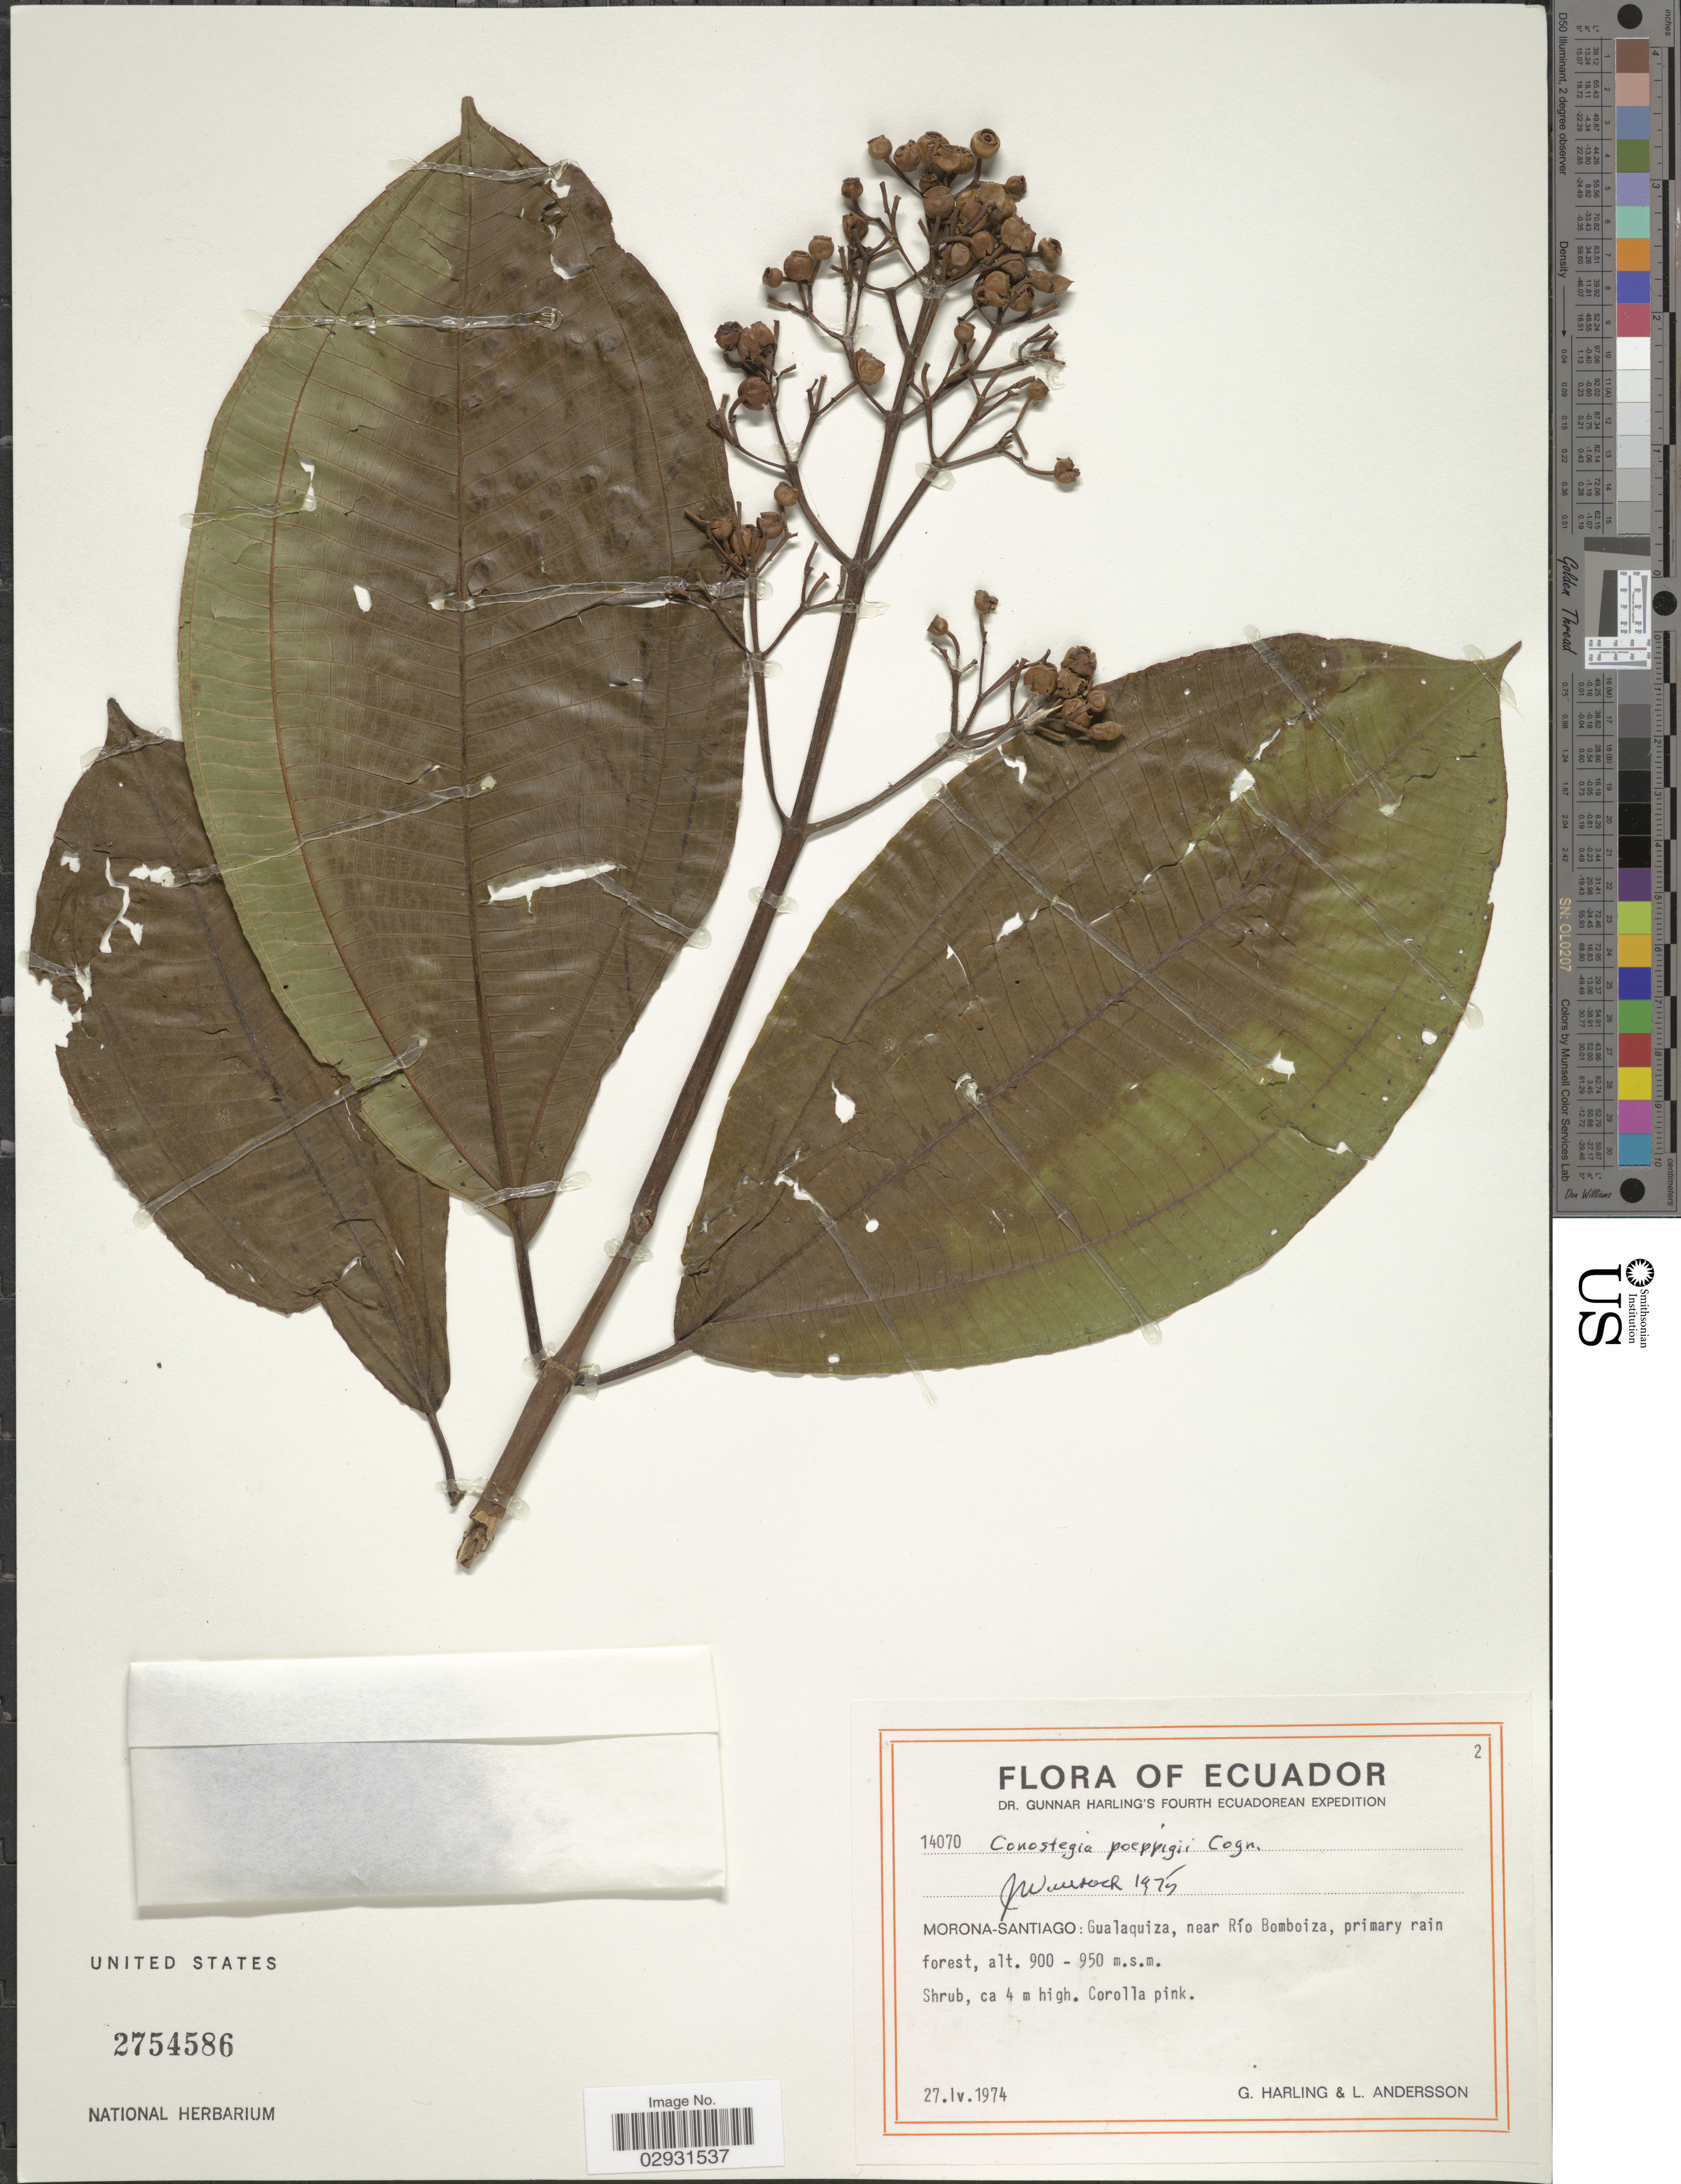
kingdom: Plantae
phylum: Tracheophyta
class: Magnoliopsida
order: Myrtales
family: Melastomataceae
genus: Conostegia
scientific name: Conostegia superba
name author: Naudin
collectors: G. Harling & L. Andersson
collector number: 14070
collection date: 1974-04-27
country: Ecuador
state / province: Morona-Santiago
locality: Gualaquiza, near Río Bomboiza.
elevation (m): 900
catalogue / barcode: US 2754586